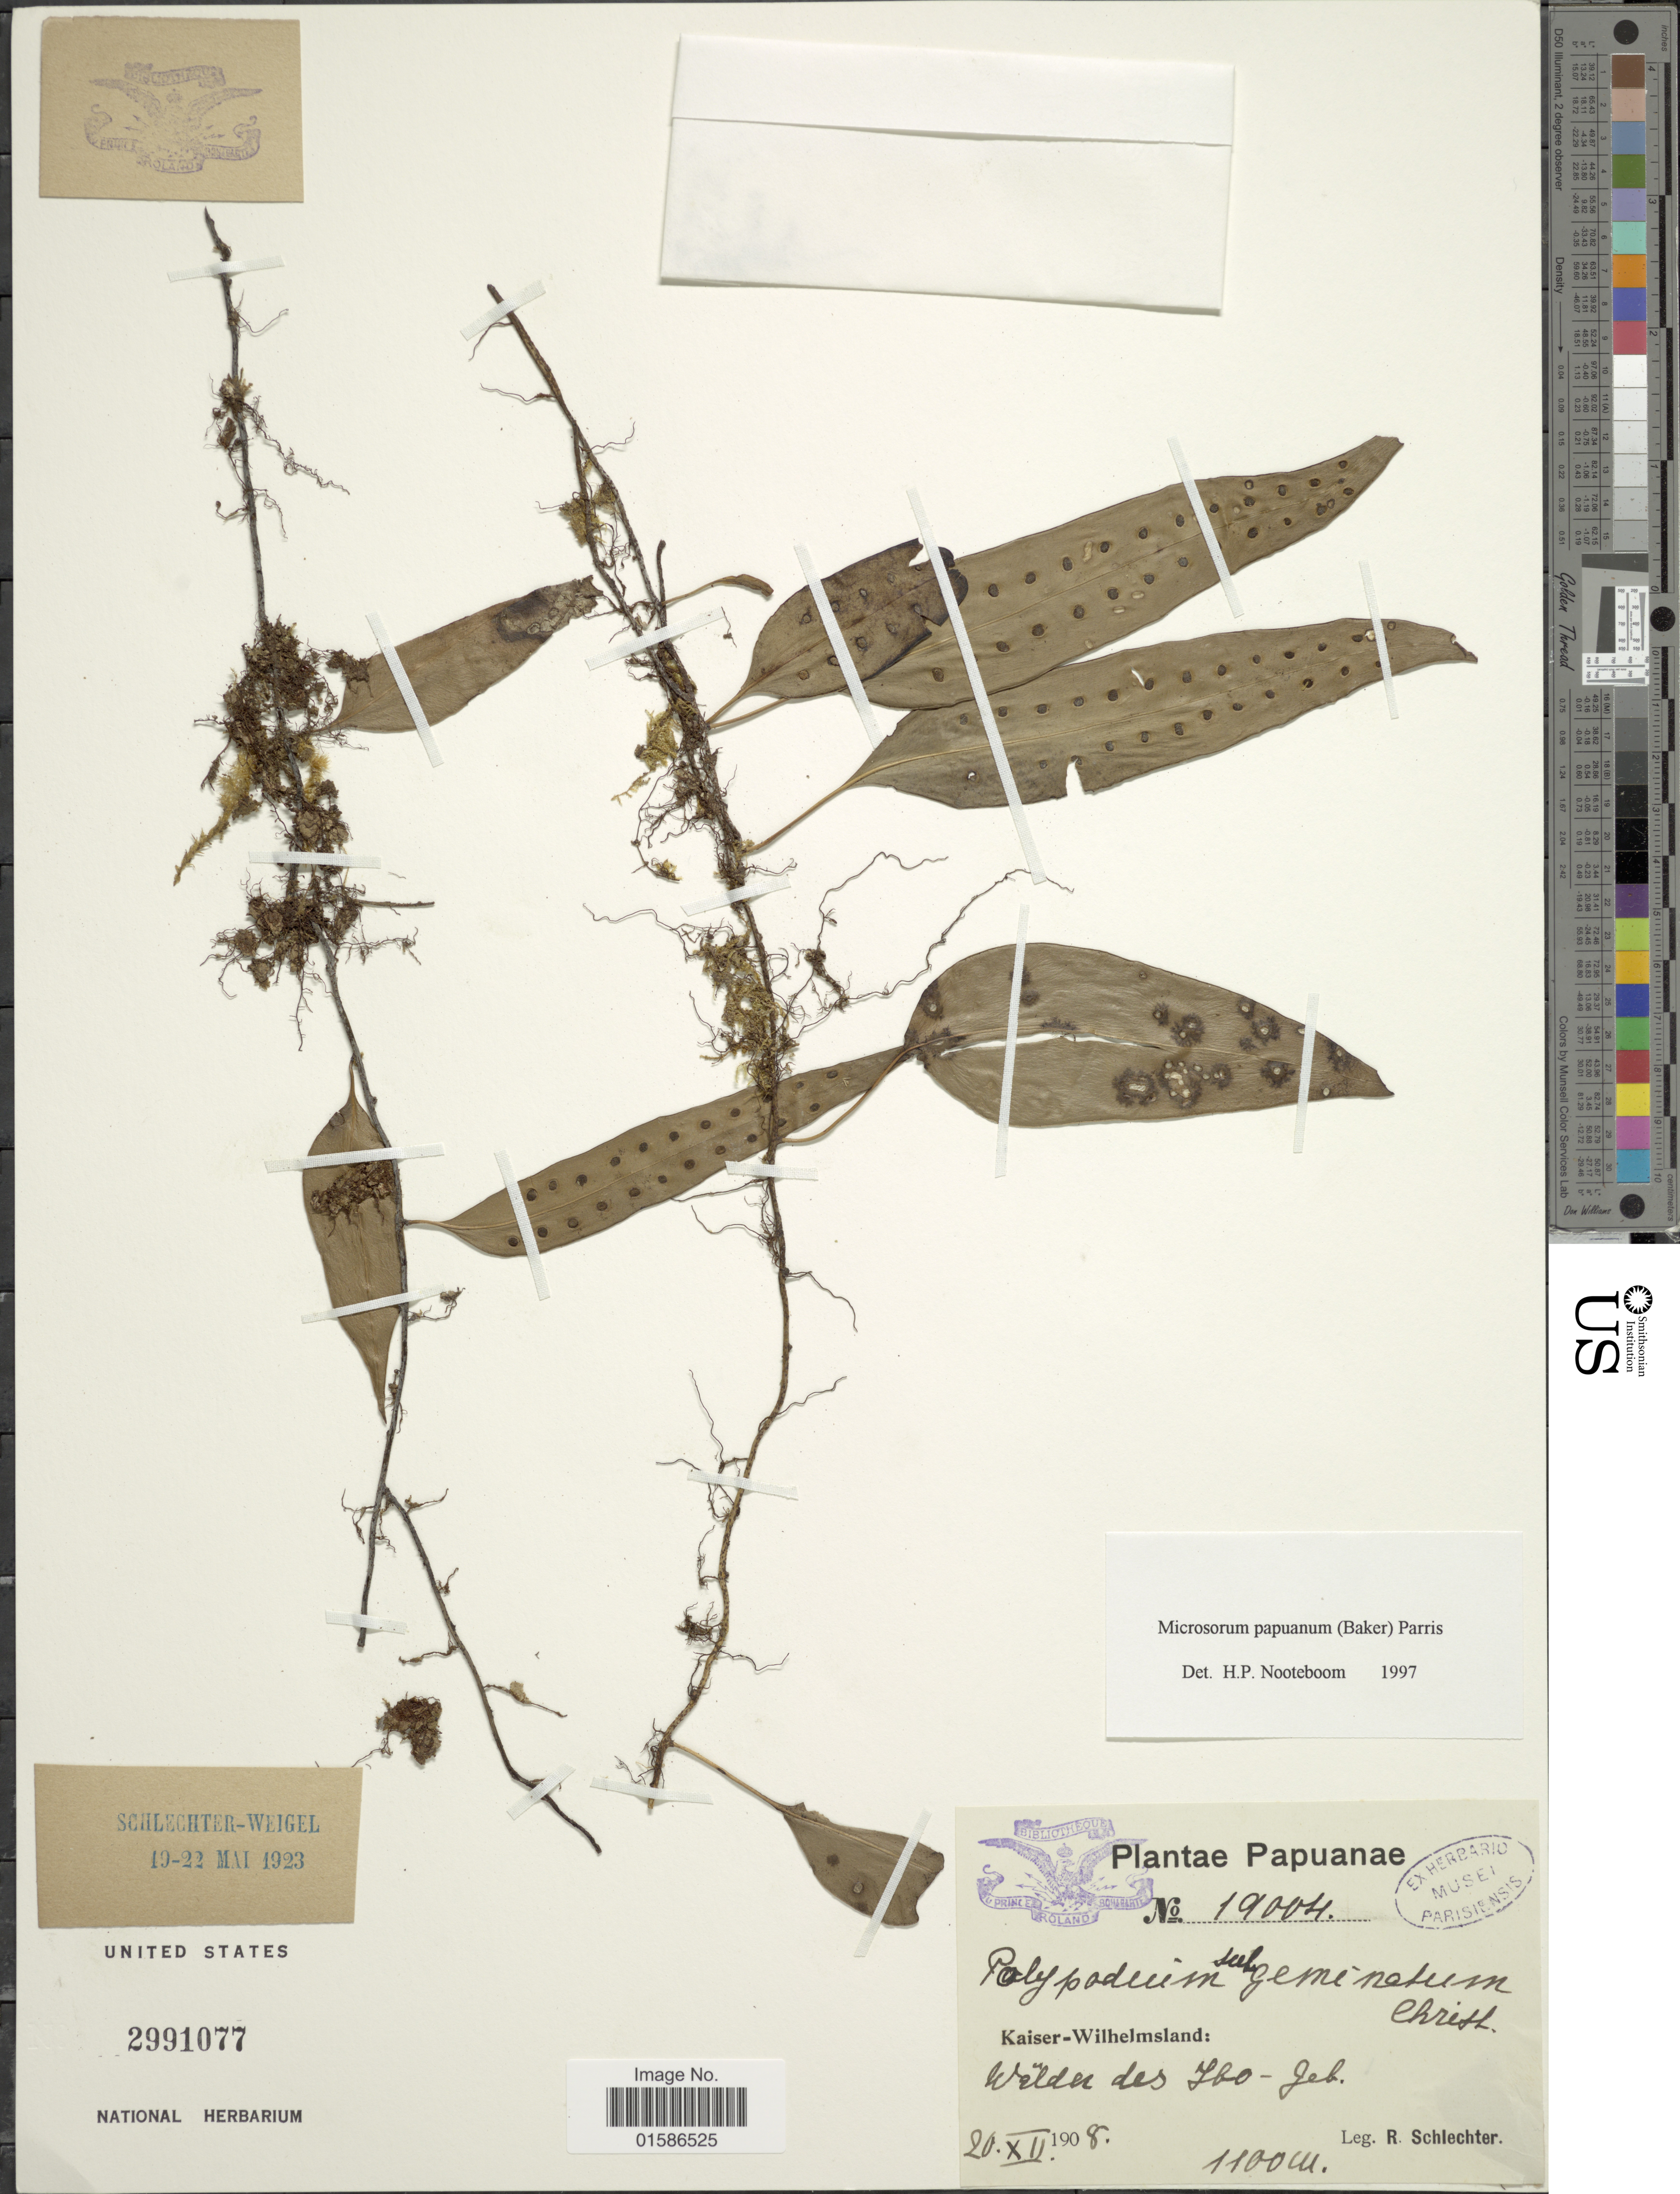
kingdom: Plantae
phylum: Tracheophyta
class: Polypodiopsida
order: Polypodiales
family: Polypodiaceae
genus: Microsorum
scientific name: Microsorum papuanum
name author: (Baker) Parris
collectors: F. R. R. Schlechter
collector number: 19004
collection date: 1908-12-20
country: Papua New Guinea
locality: Kaiser-Wilhelmsland: Wälder des Ibo-Geb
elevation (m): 1100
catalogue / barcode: US 2991077